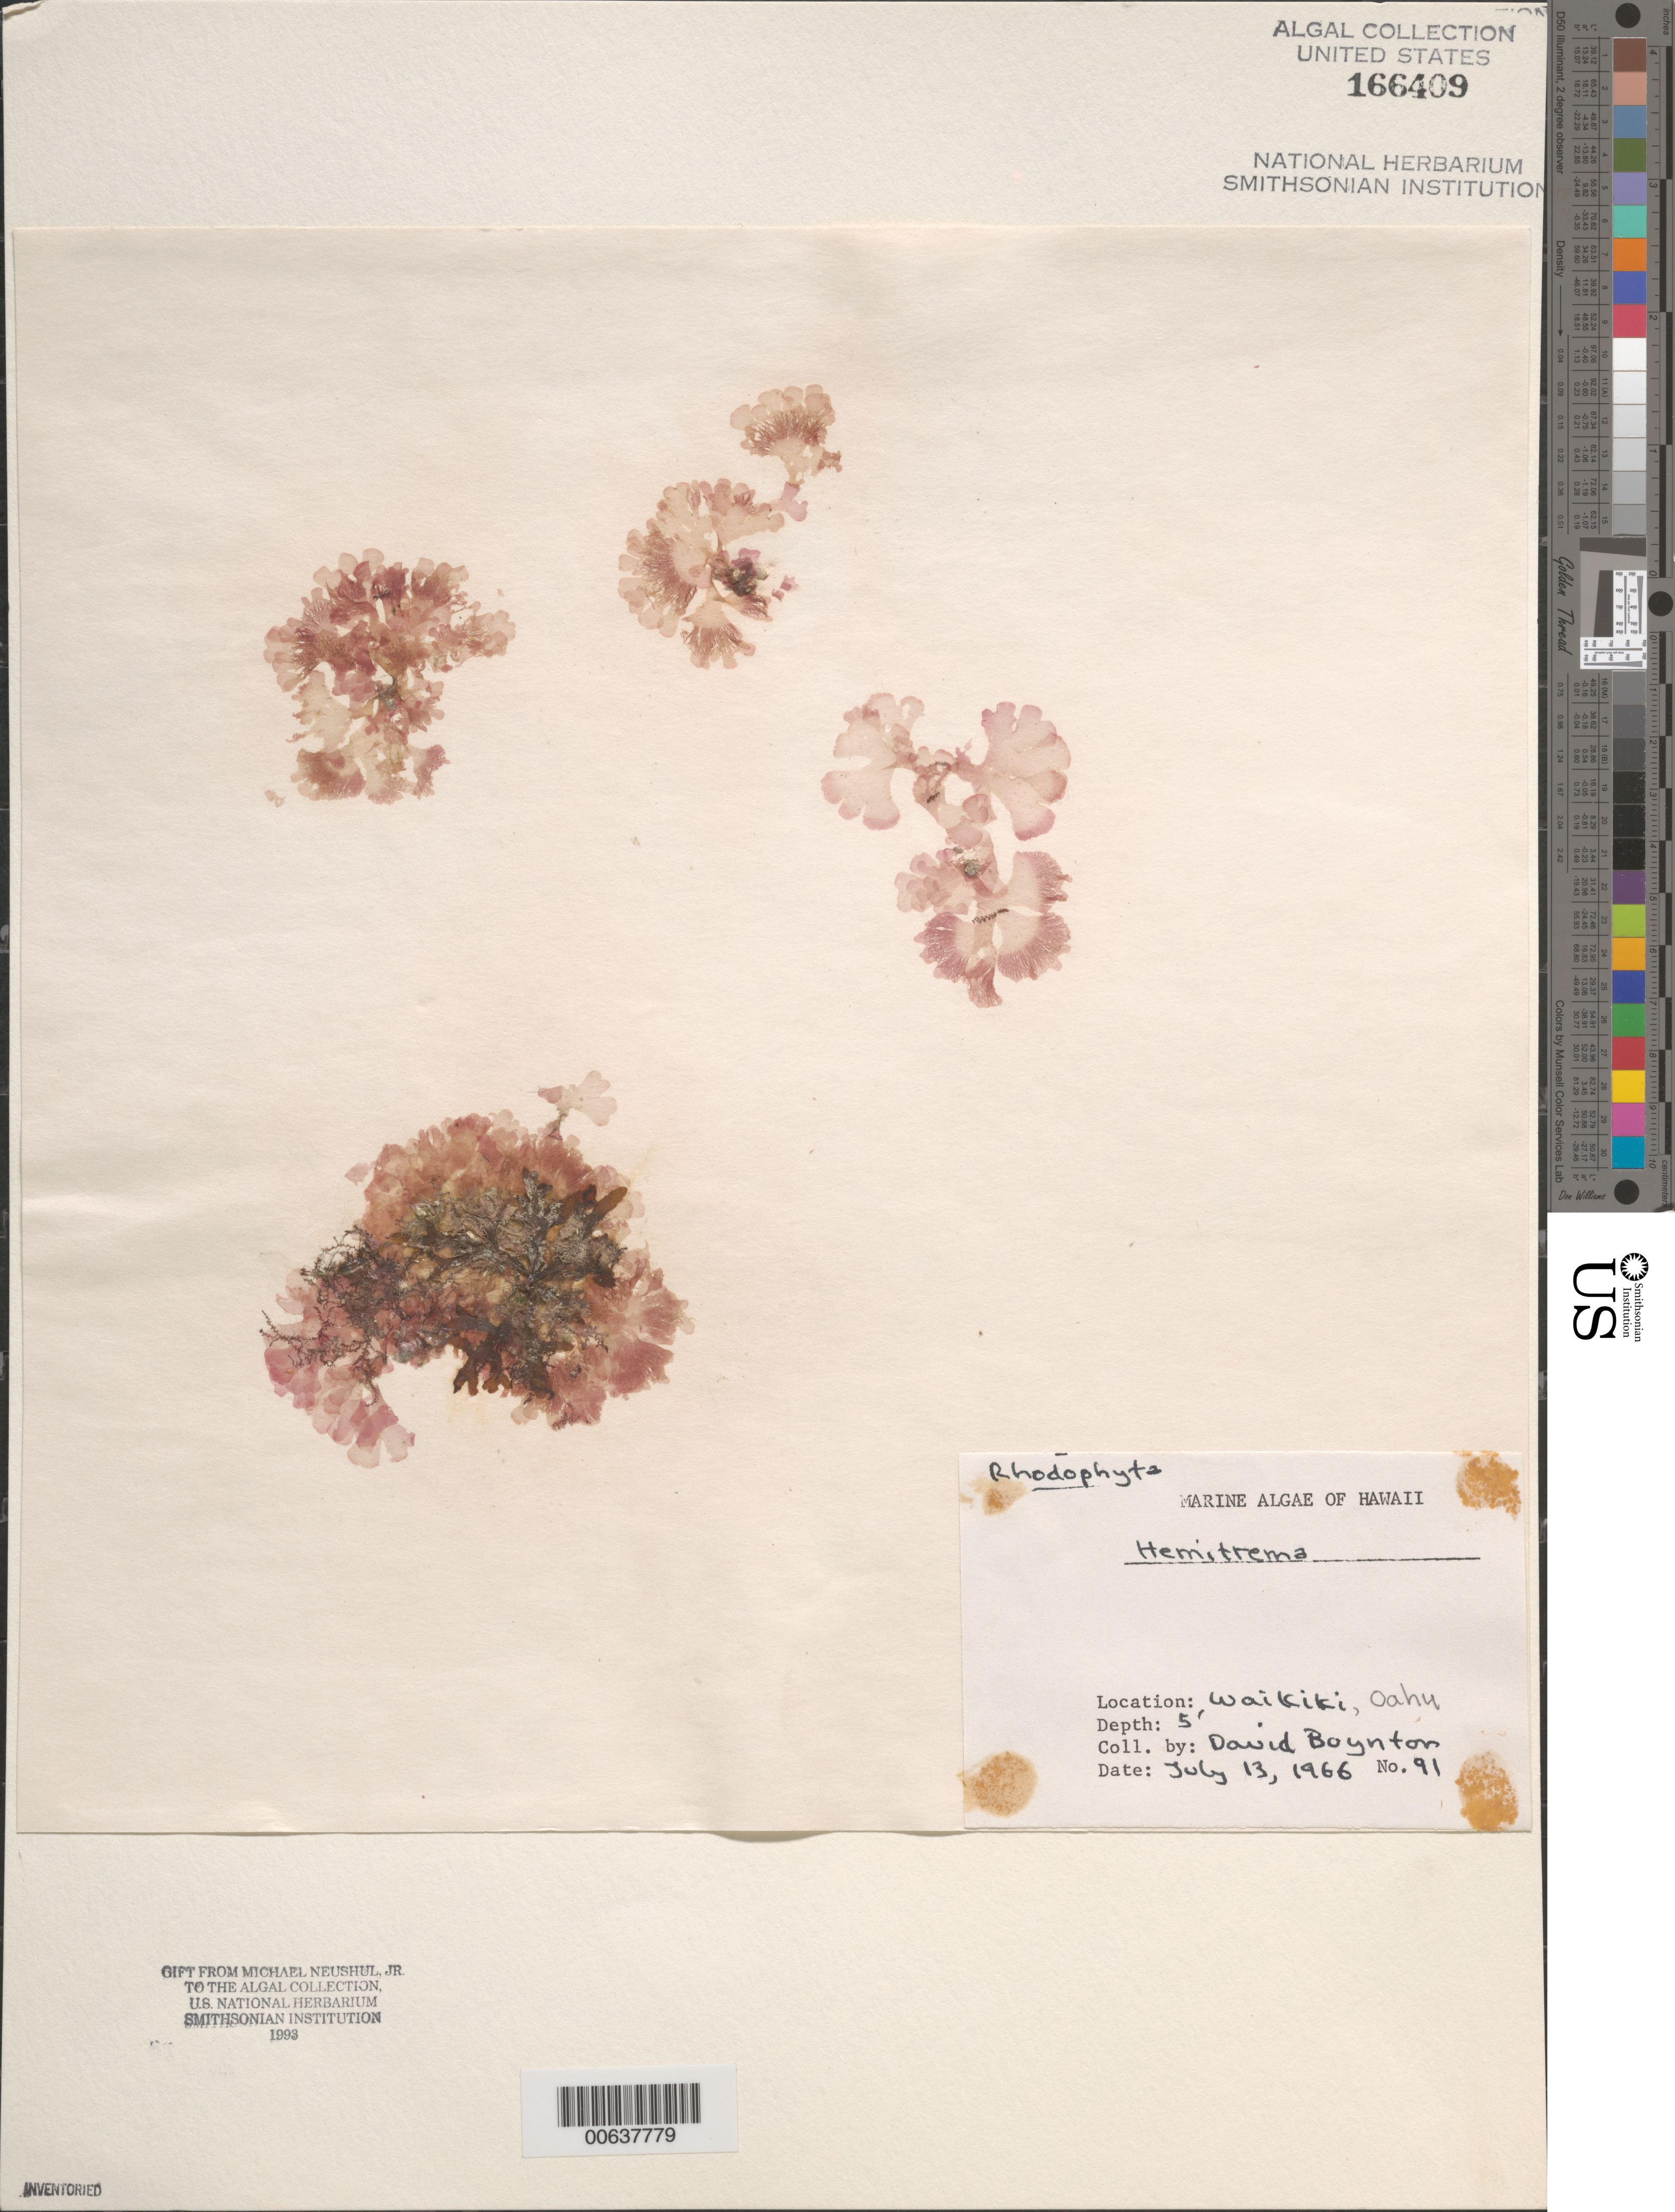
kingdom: Plantae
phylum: Rhodophyta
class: Florideophyceae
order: Ceramiales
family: Delesseriaceae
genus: Hemitrema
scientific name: Hemitrema sp.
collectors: D. Boynton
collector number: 91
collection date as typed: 13 Jul 1966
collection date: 1966-07-13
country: United States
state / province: Hawaii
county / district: Honolulu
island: Oahu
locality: Waikiki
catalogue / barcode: US 166409